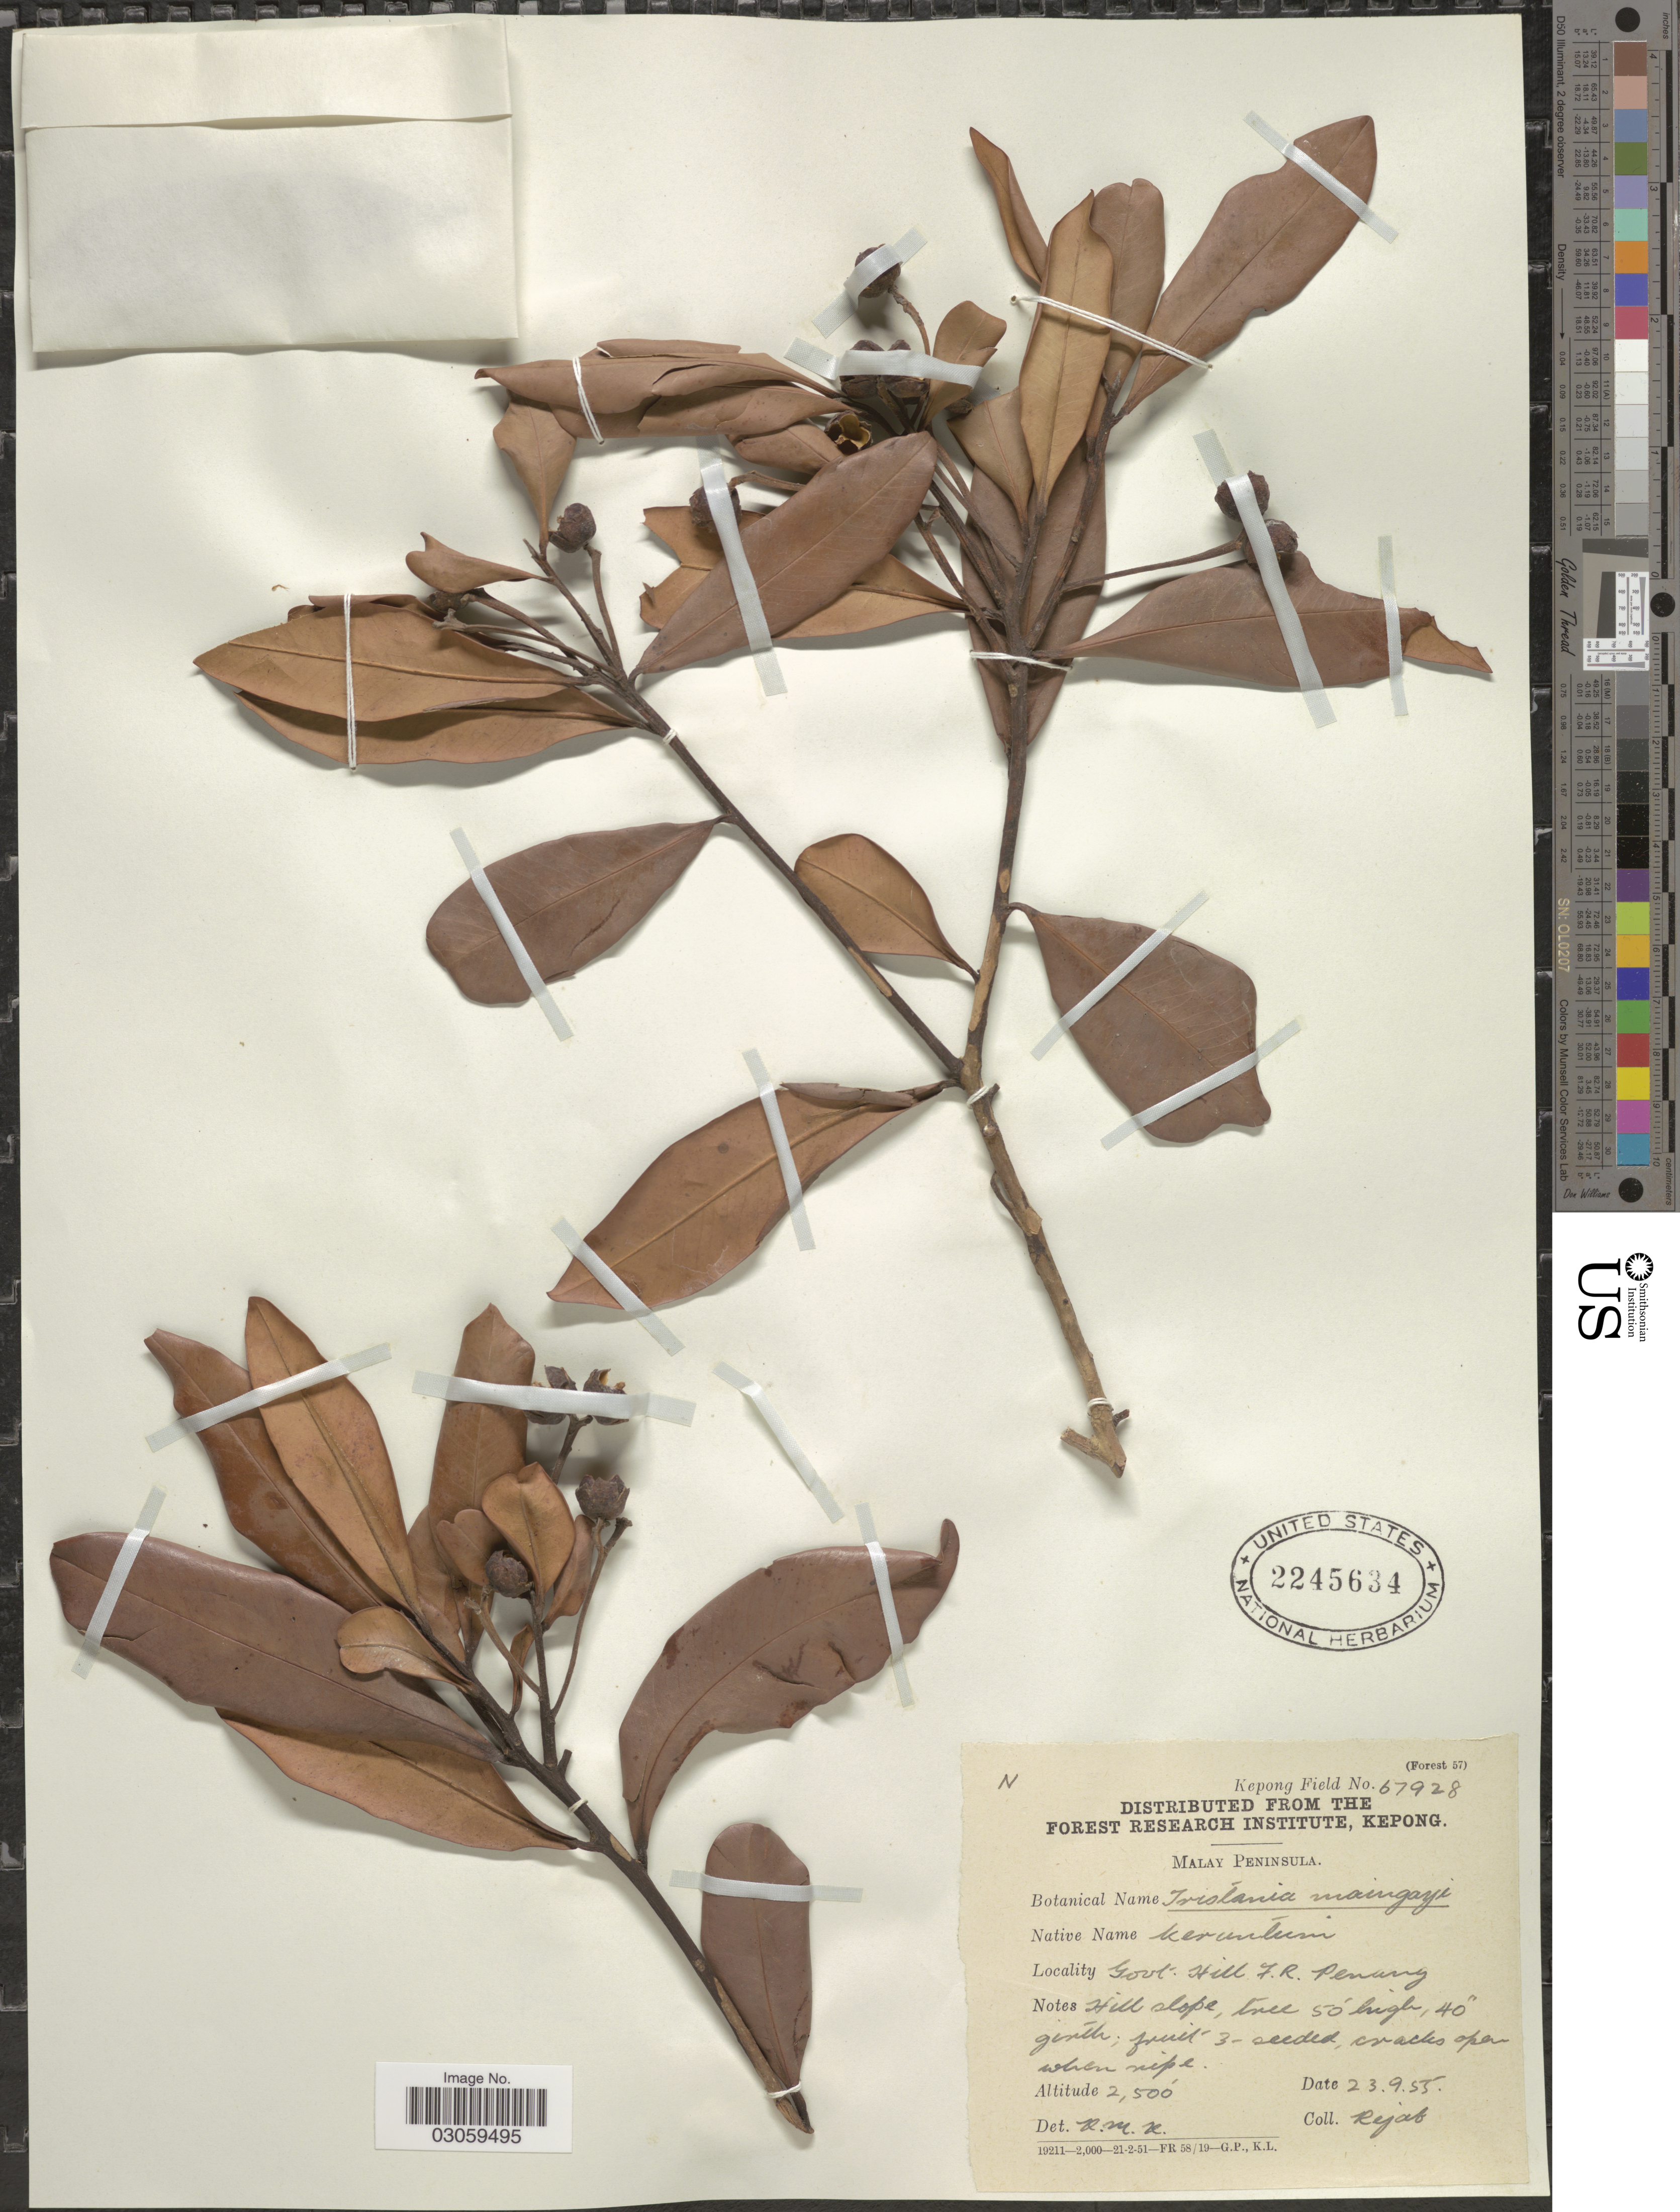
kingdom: Plantae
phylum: Tracheophyta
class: Magnoliopsida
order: Myrtales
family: Myrtaceae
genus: Tristaniopsis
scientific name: Tristaniopsis merguensis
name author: (Griff.) P.G. Wilson & J. T. Waterh.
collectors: Rajab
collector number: Kepong Field 67928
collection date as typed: Transcribed d/m/y: 23/9/55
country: Malaysia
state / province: Pinang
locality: Malay Peninsula. Govt. Hill F.R. Penang.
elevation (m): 762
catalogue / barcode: US 2245634